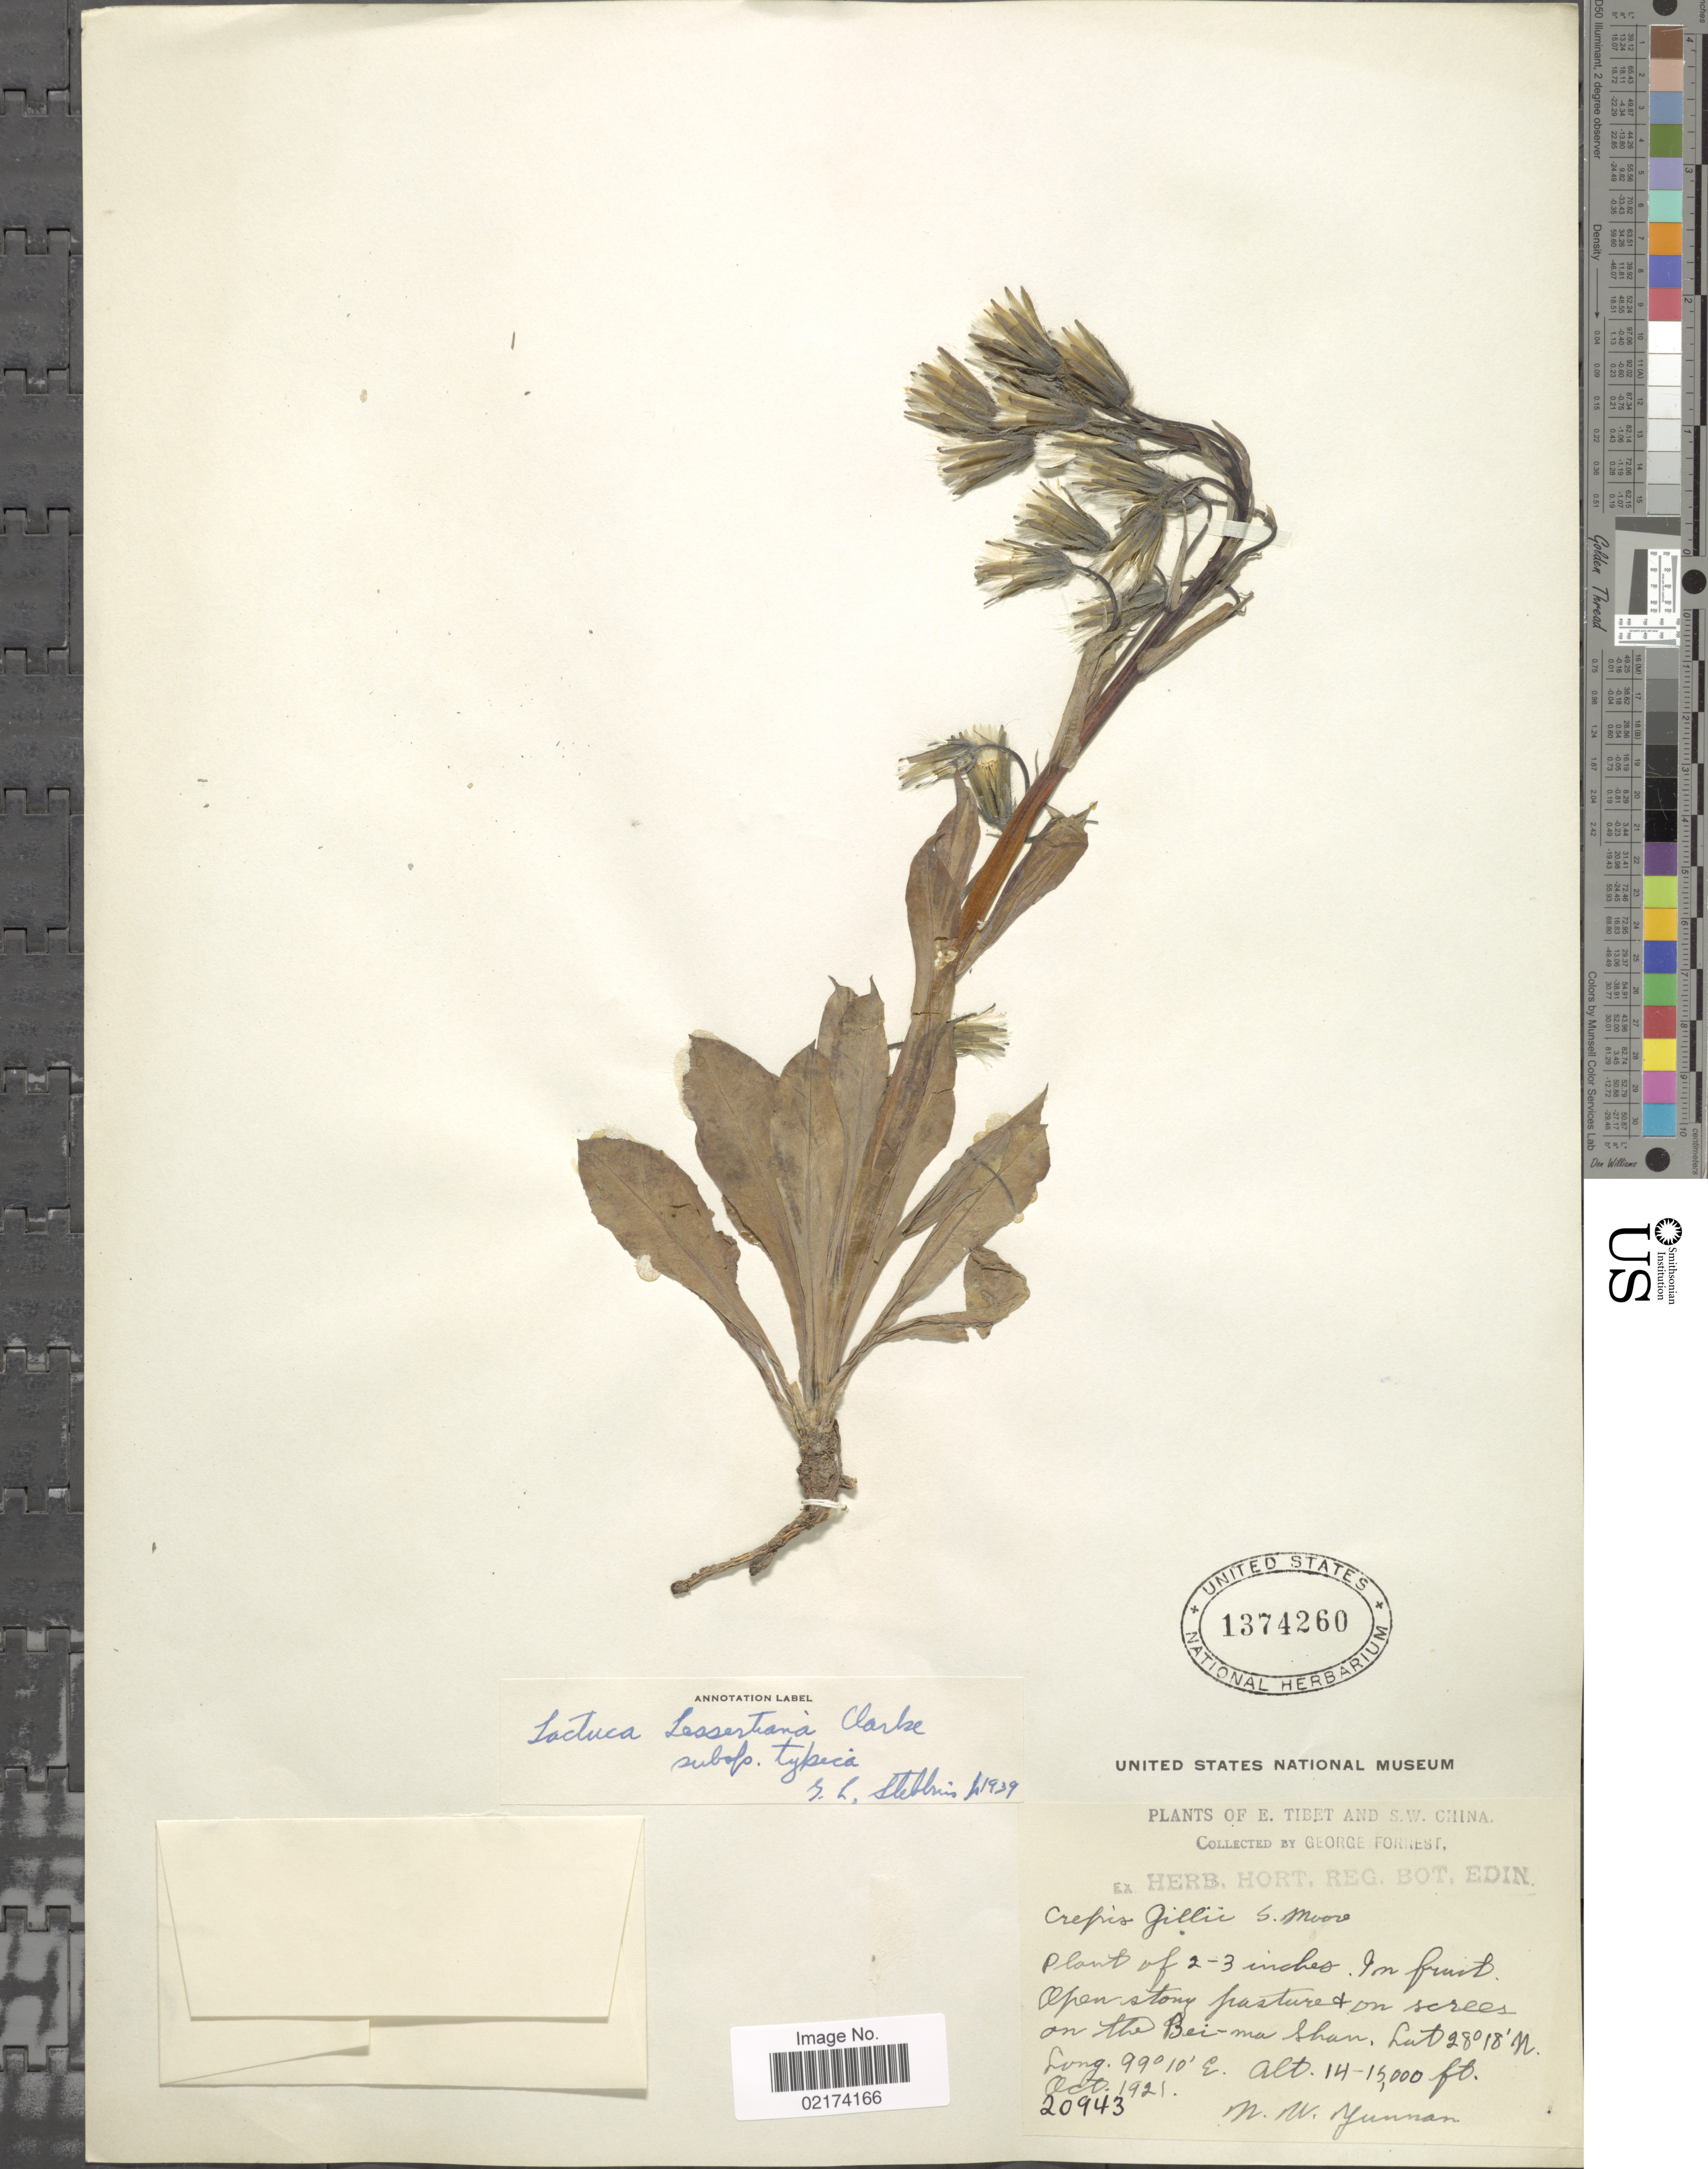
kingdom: Plantae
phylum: Tracheophyta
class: Magnoliopsida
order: Asterales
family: Asteraceae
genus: Lactuca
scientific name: Lactuca lessertiana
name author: (DC.) C.B. Clarke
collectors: G. Forrest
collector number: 20943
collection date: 1921-10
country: China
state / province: Yunnan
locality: On the Bei-ma Shan, N. W. Yunnan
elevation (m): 4267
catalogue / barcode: US 1374260